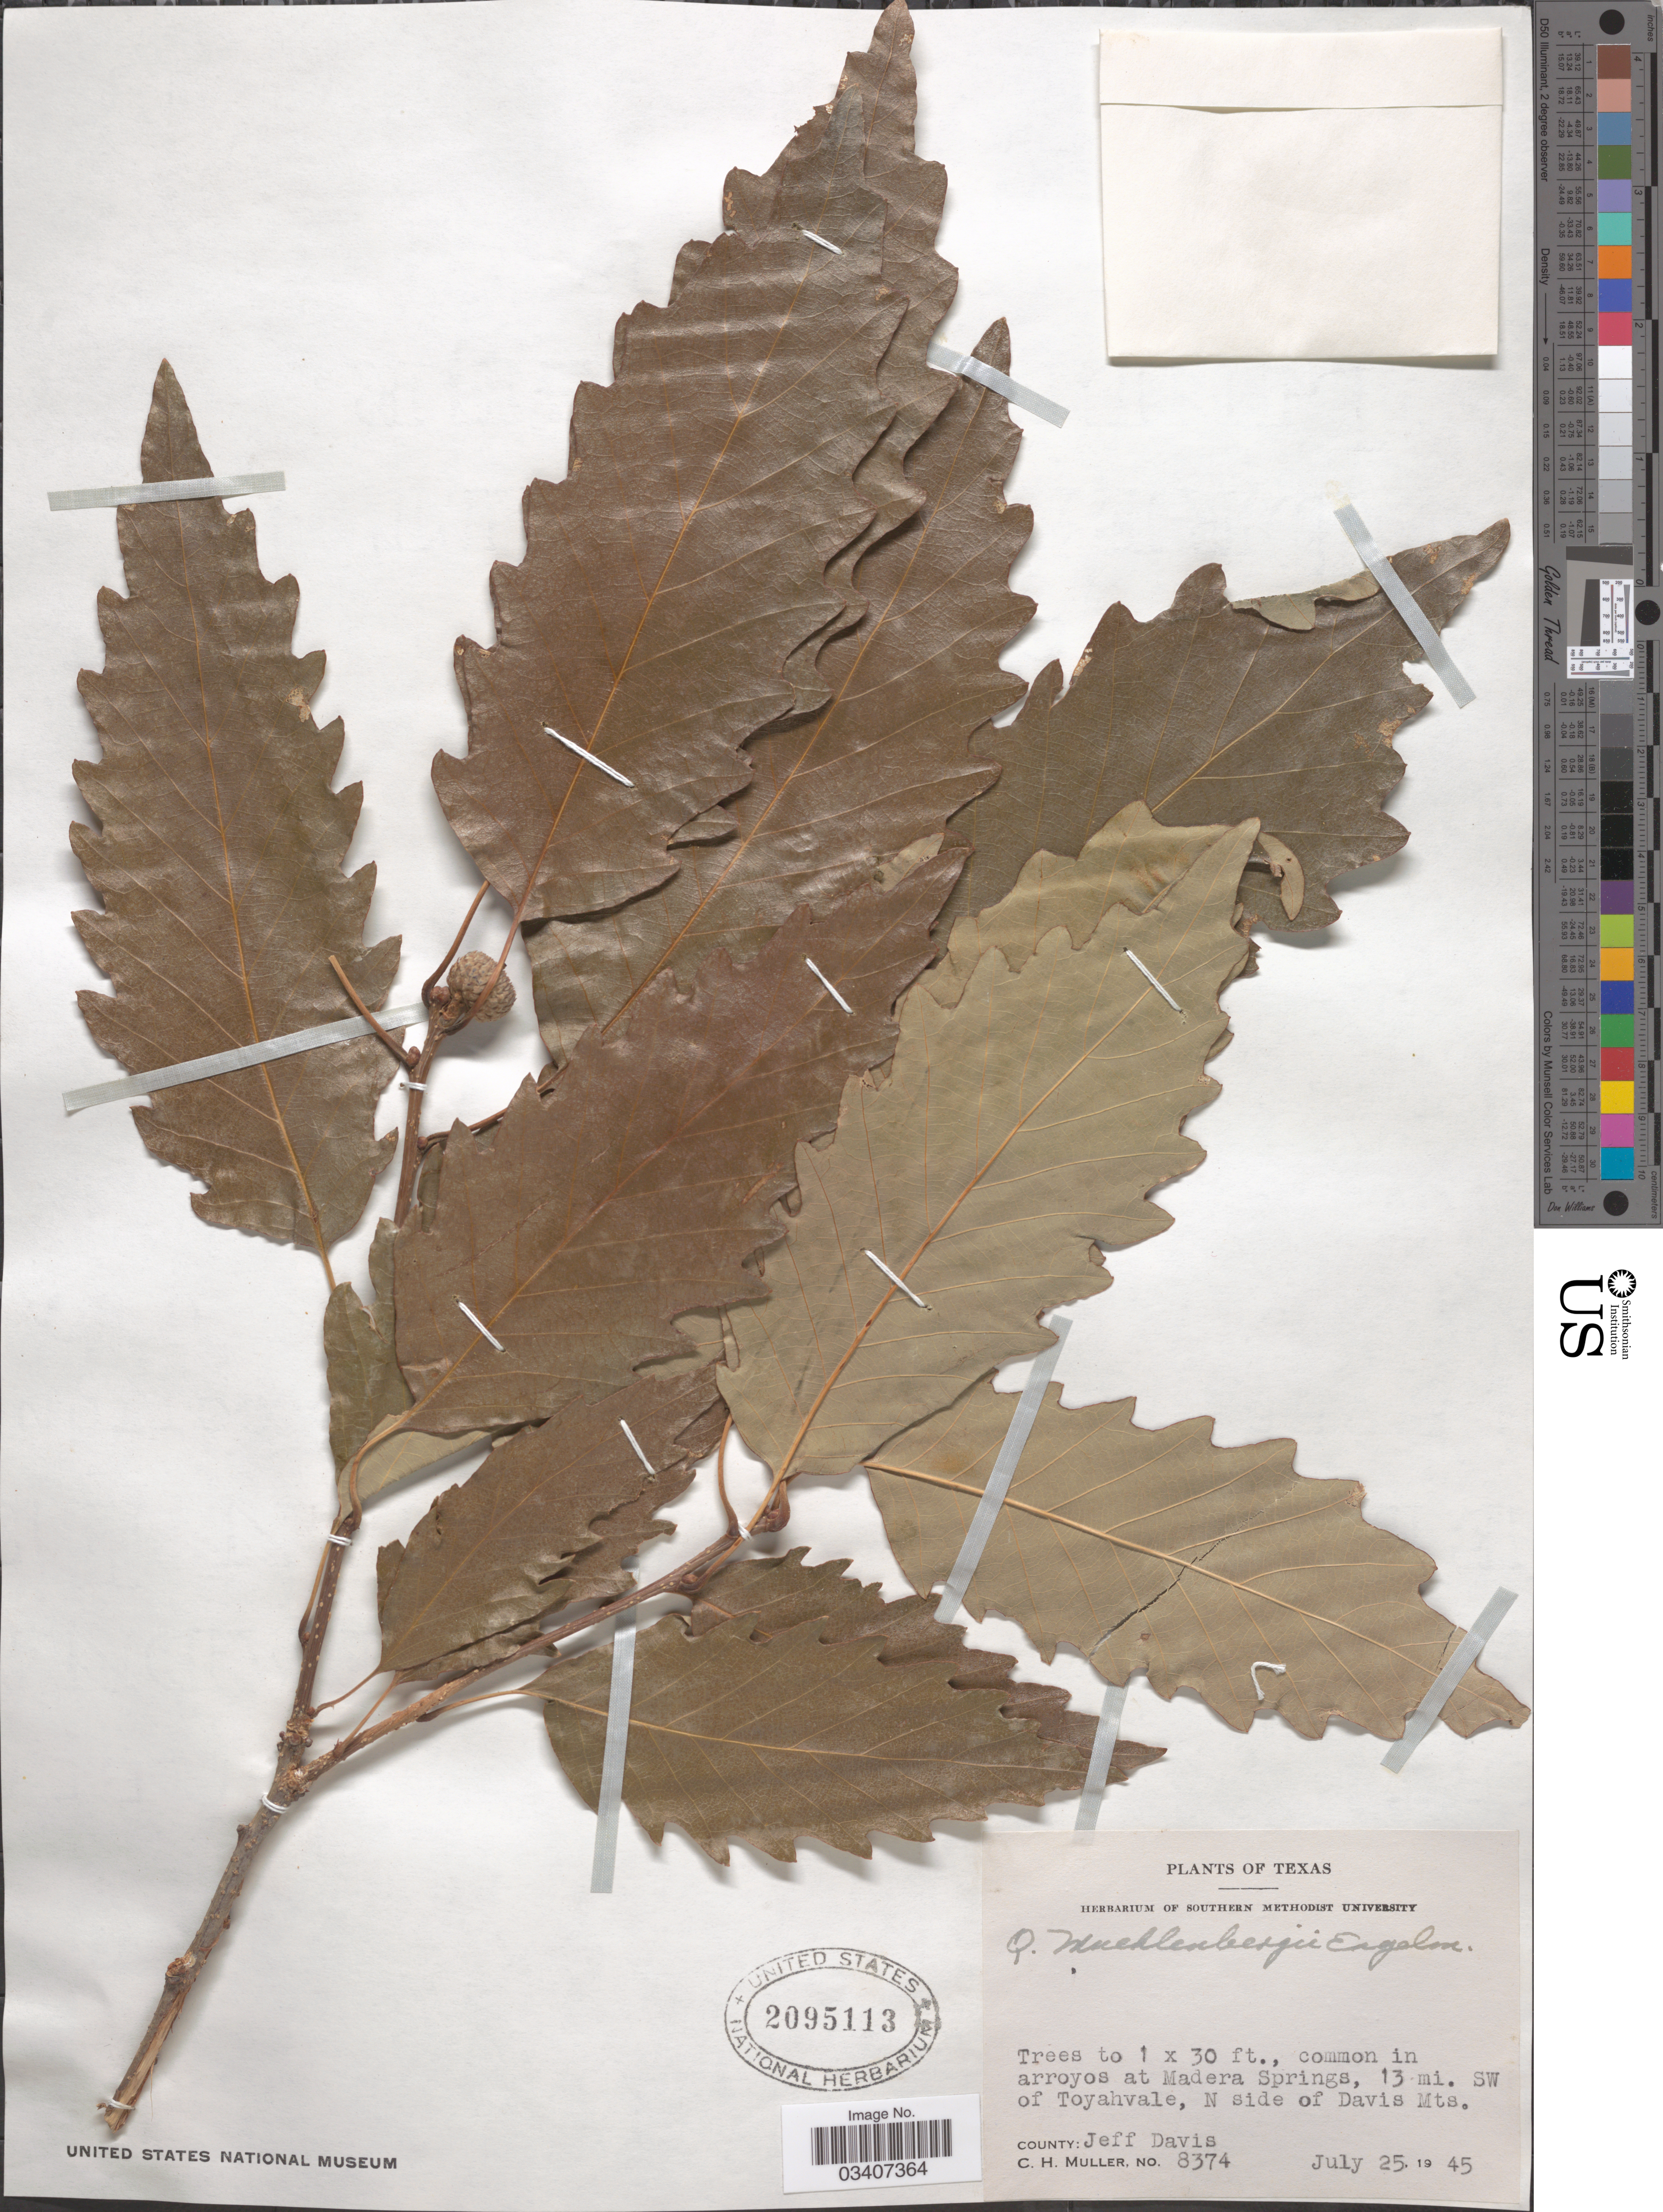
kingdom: Plantae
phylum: Tracheophyta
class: Magnoliopsida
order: Fagales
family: Fagaceae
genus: Quercus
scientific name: Quercus muehlenbergii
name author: Engelm.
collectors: C. H. Mueller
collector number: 8374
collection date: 1945-07-25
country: United States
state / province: Texas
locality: In arroyos at Madera Springs, 13 mi. SW of Toyahvale, N side of Davis Mts. County: Jeff Davis.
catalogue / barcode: US 2095113